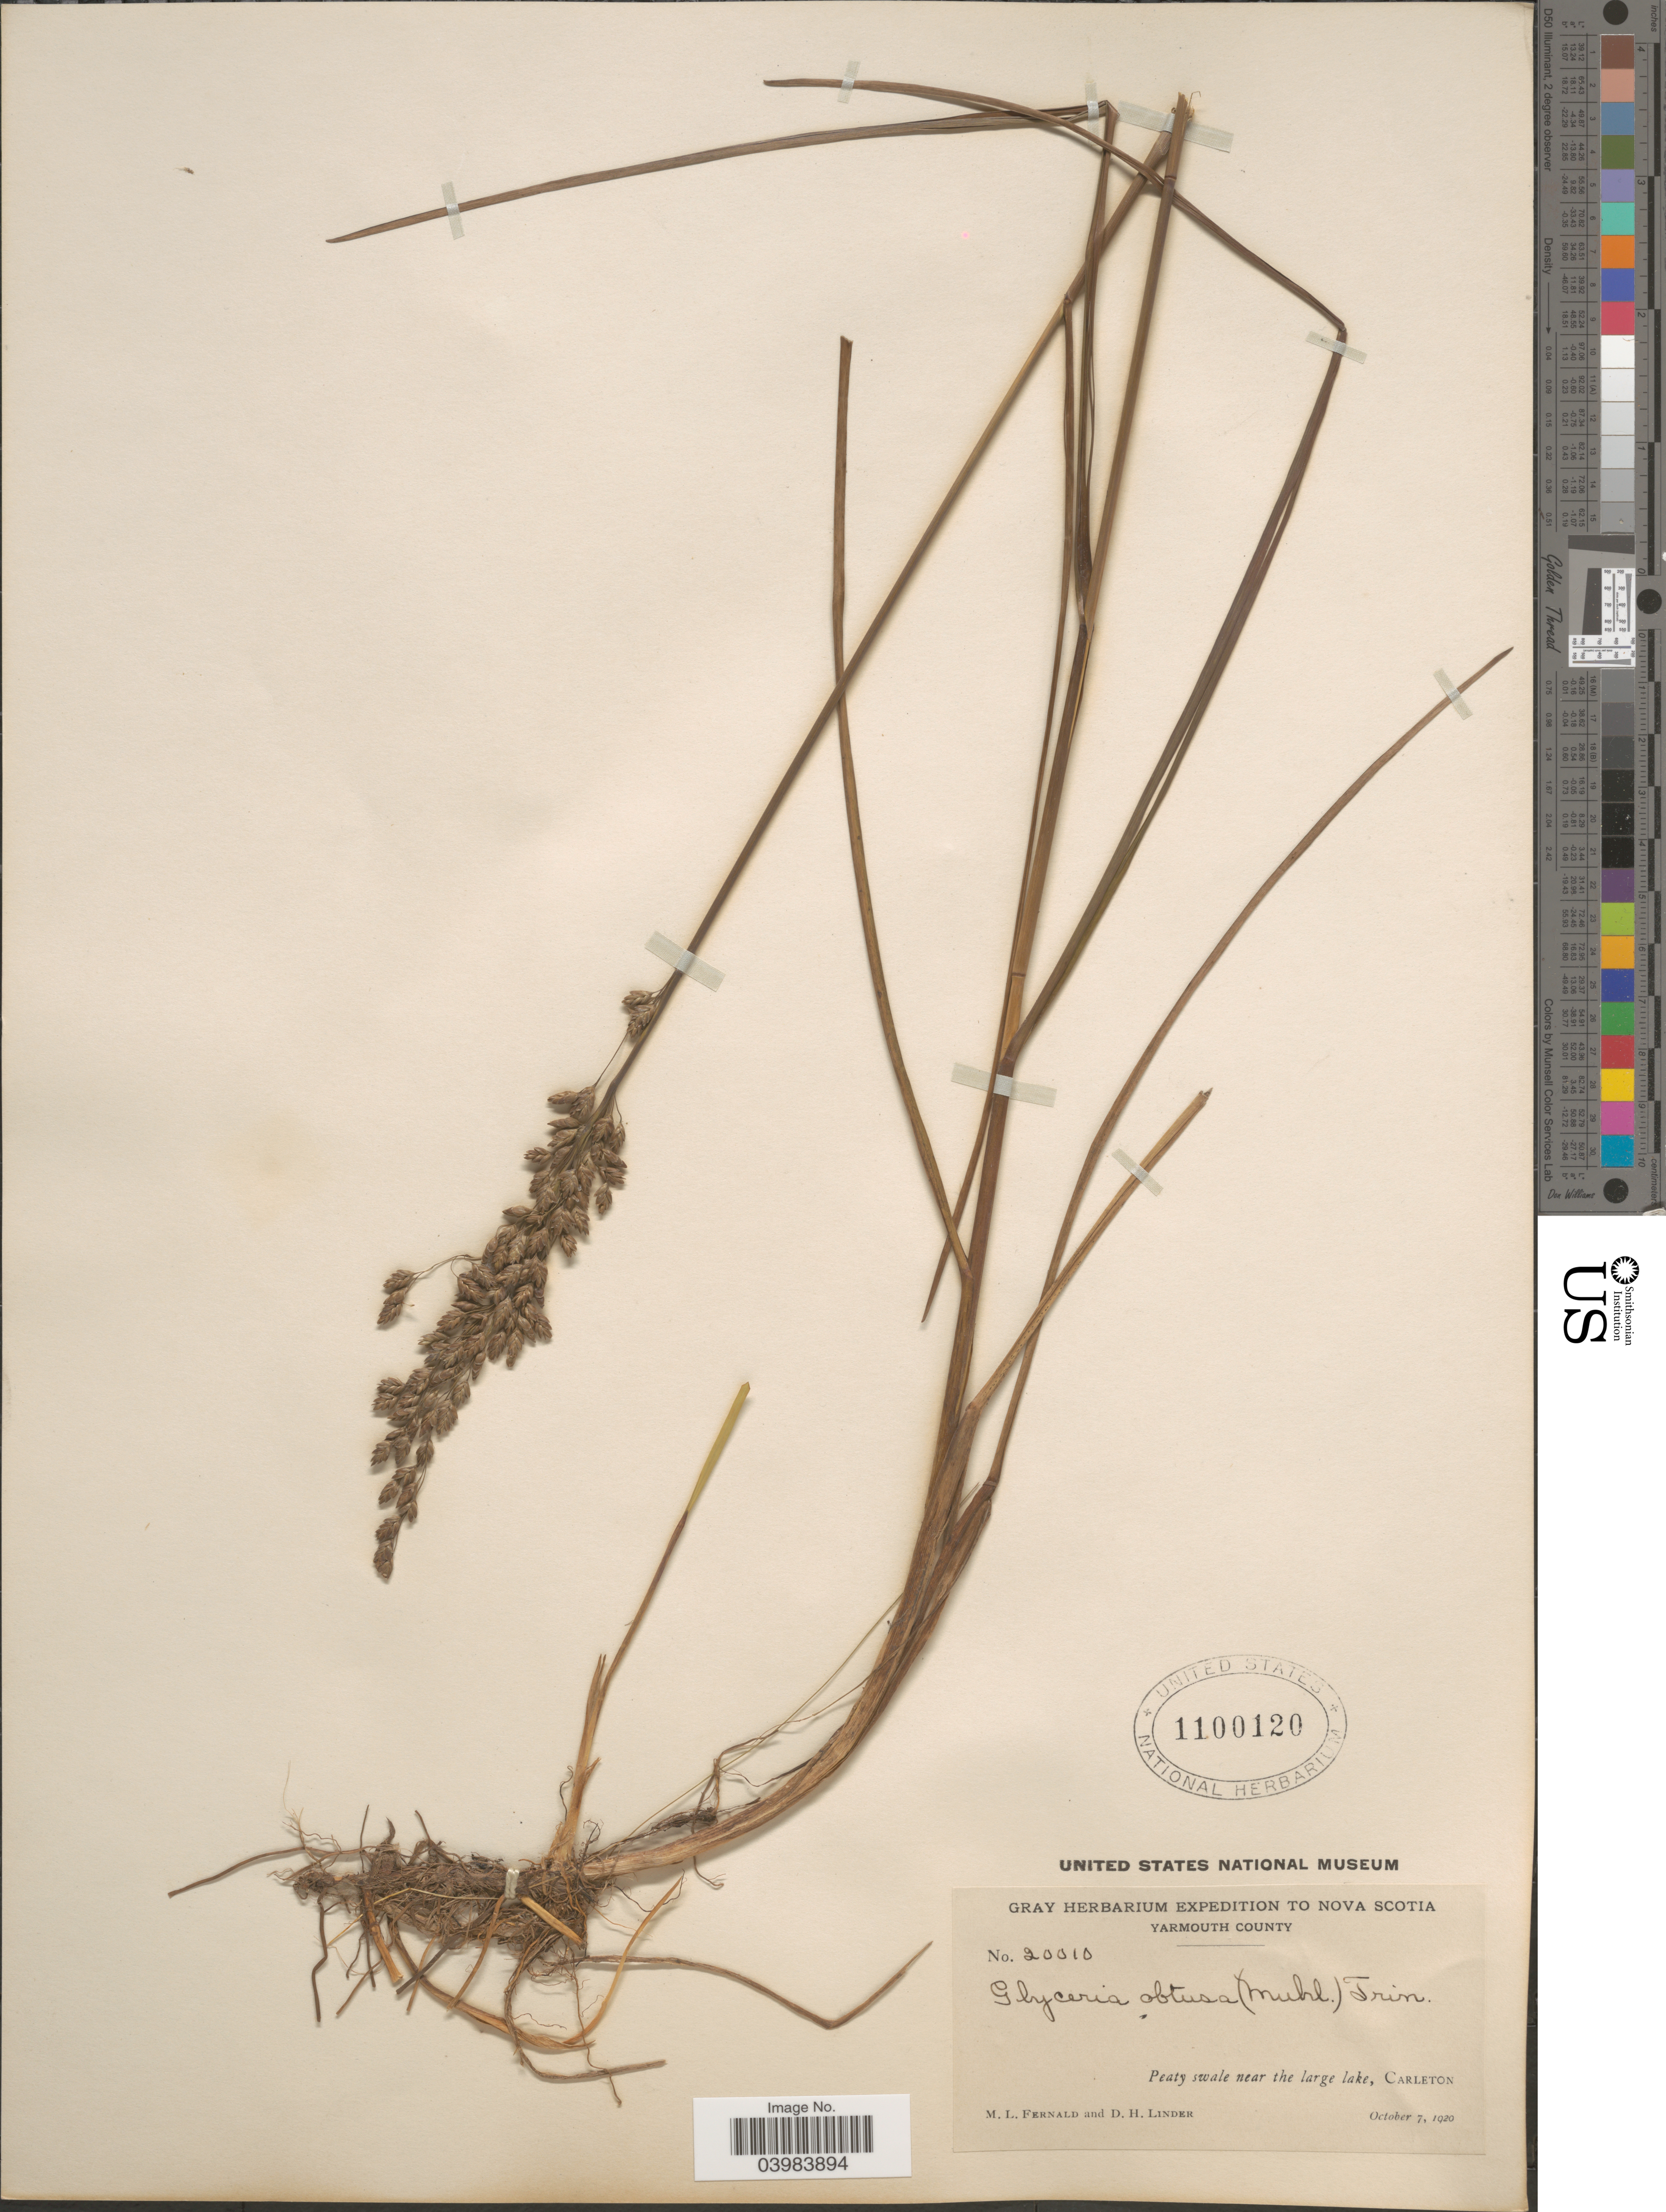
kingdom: Plantae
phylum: Tracheophyta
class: Liliopsida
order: Poales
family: Poaceae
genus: Glyceria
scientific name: Glyceria obtusa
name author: (Muhl.) Trin.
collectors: M. L. Fernald & J. Fogg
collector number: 20010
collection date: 1920-10-07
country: Canada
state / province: Nova Scotia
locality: Yarmouth County. Peaty swale near the large lake, Carleton.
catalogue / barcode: US 1100120